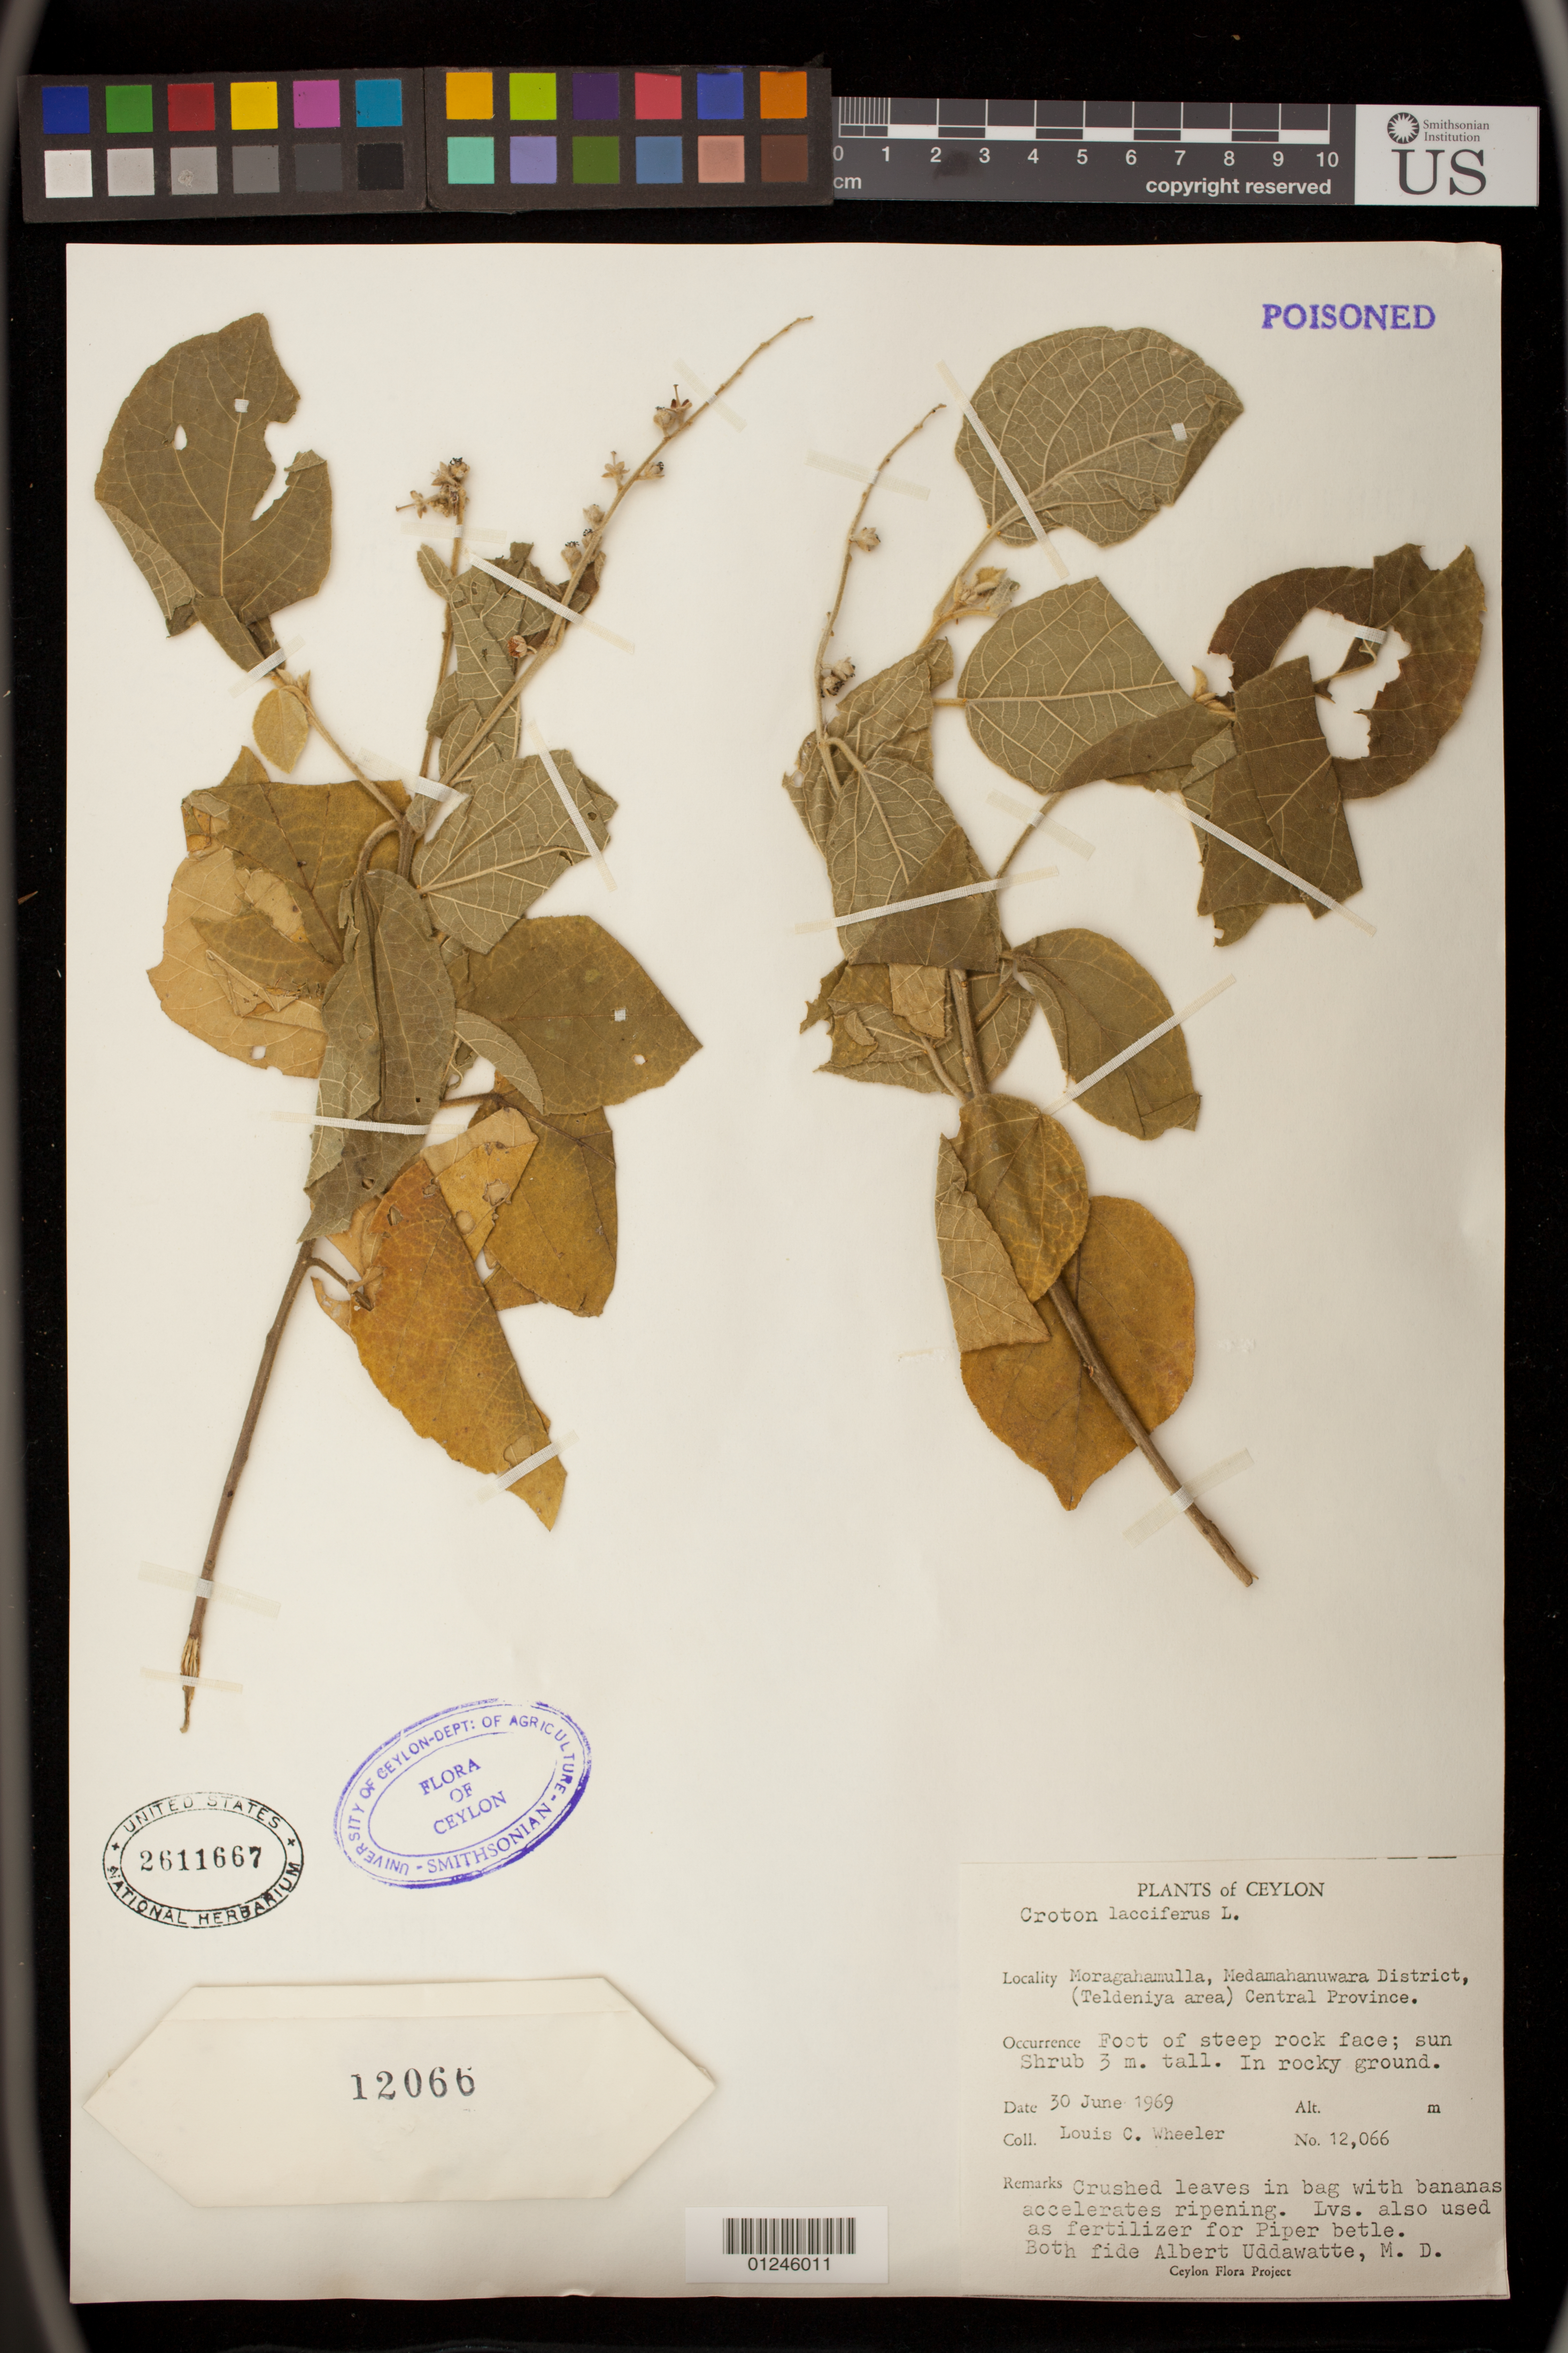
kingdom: Plantae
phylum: Tracheophyta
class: Magnoliopsida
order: Malpighiales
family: Euphorbiaceae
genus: Croton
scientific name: Croton lacciferus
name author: Blanco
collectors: L. C. Wheeler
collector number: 12066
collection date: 1969-06-30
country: Sri Lanka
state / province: Central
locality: Moragahamulla, Medamahanuwara District, (Teldeniya area)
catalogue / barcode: US 2611667